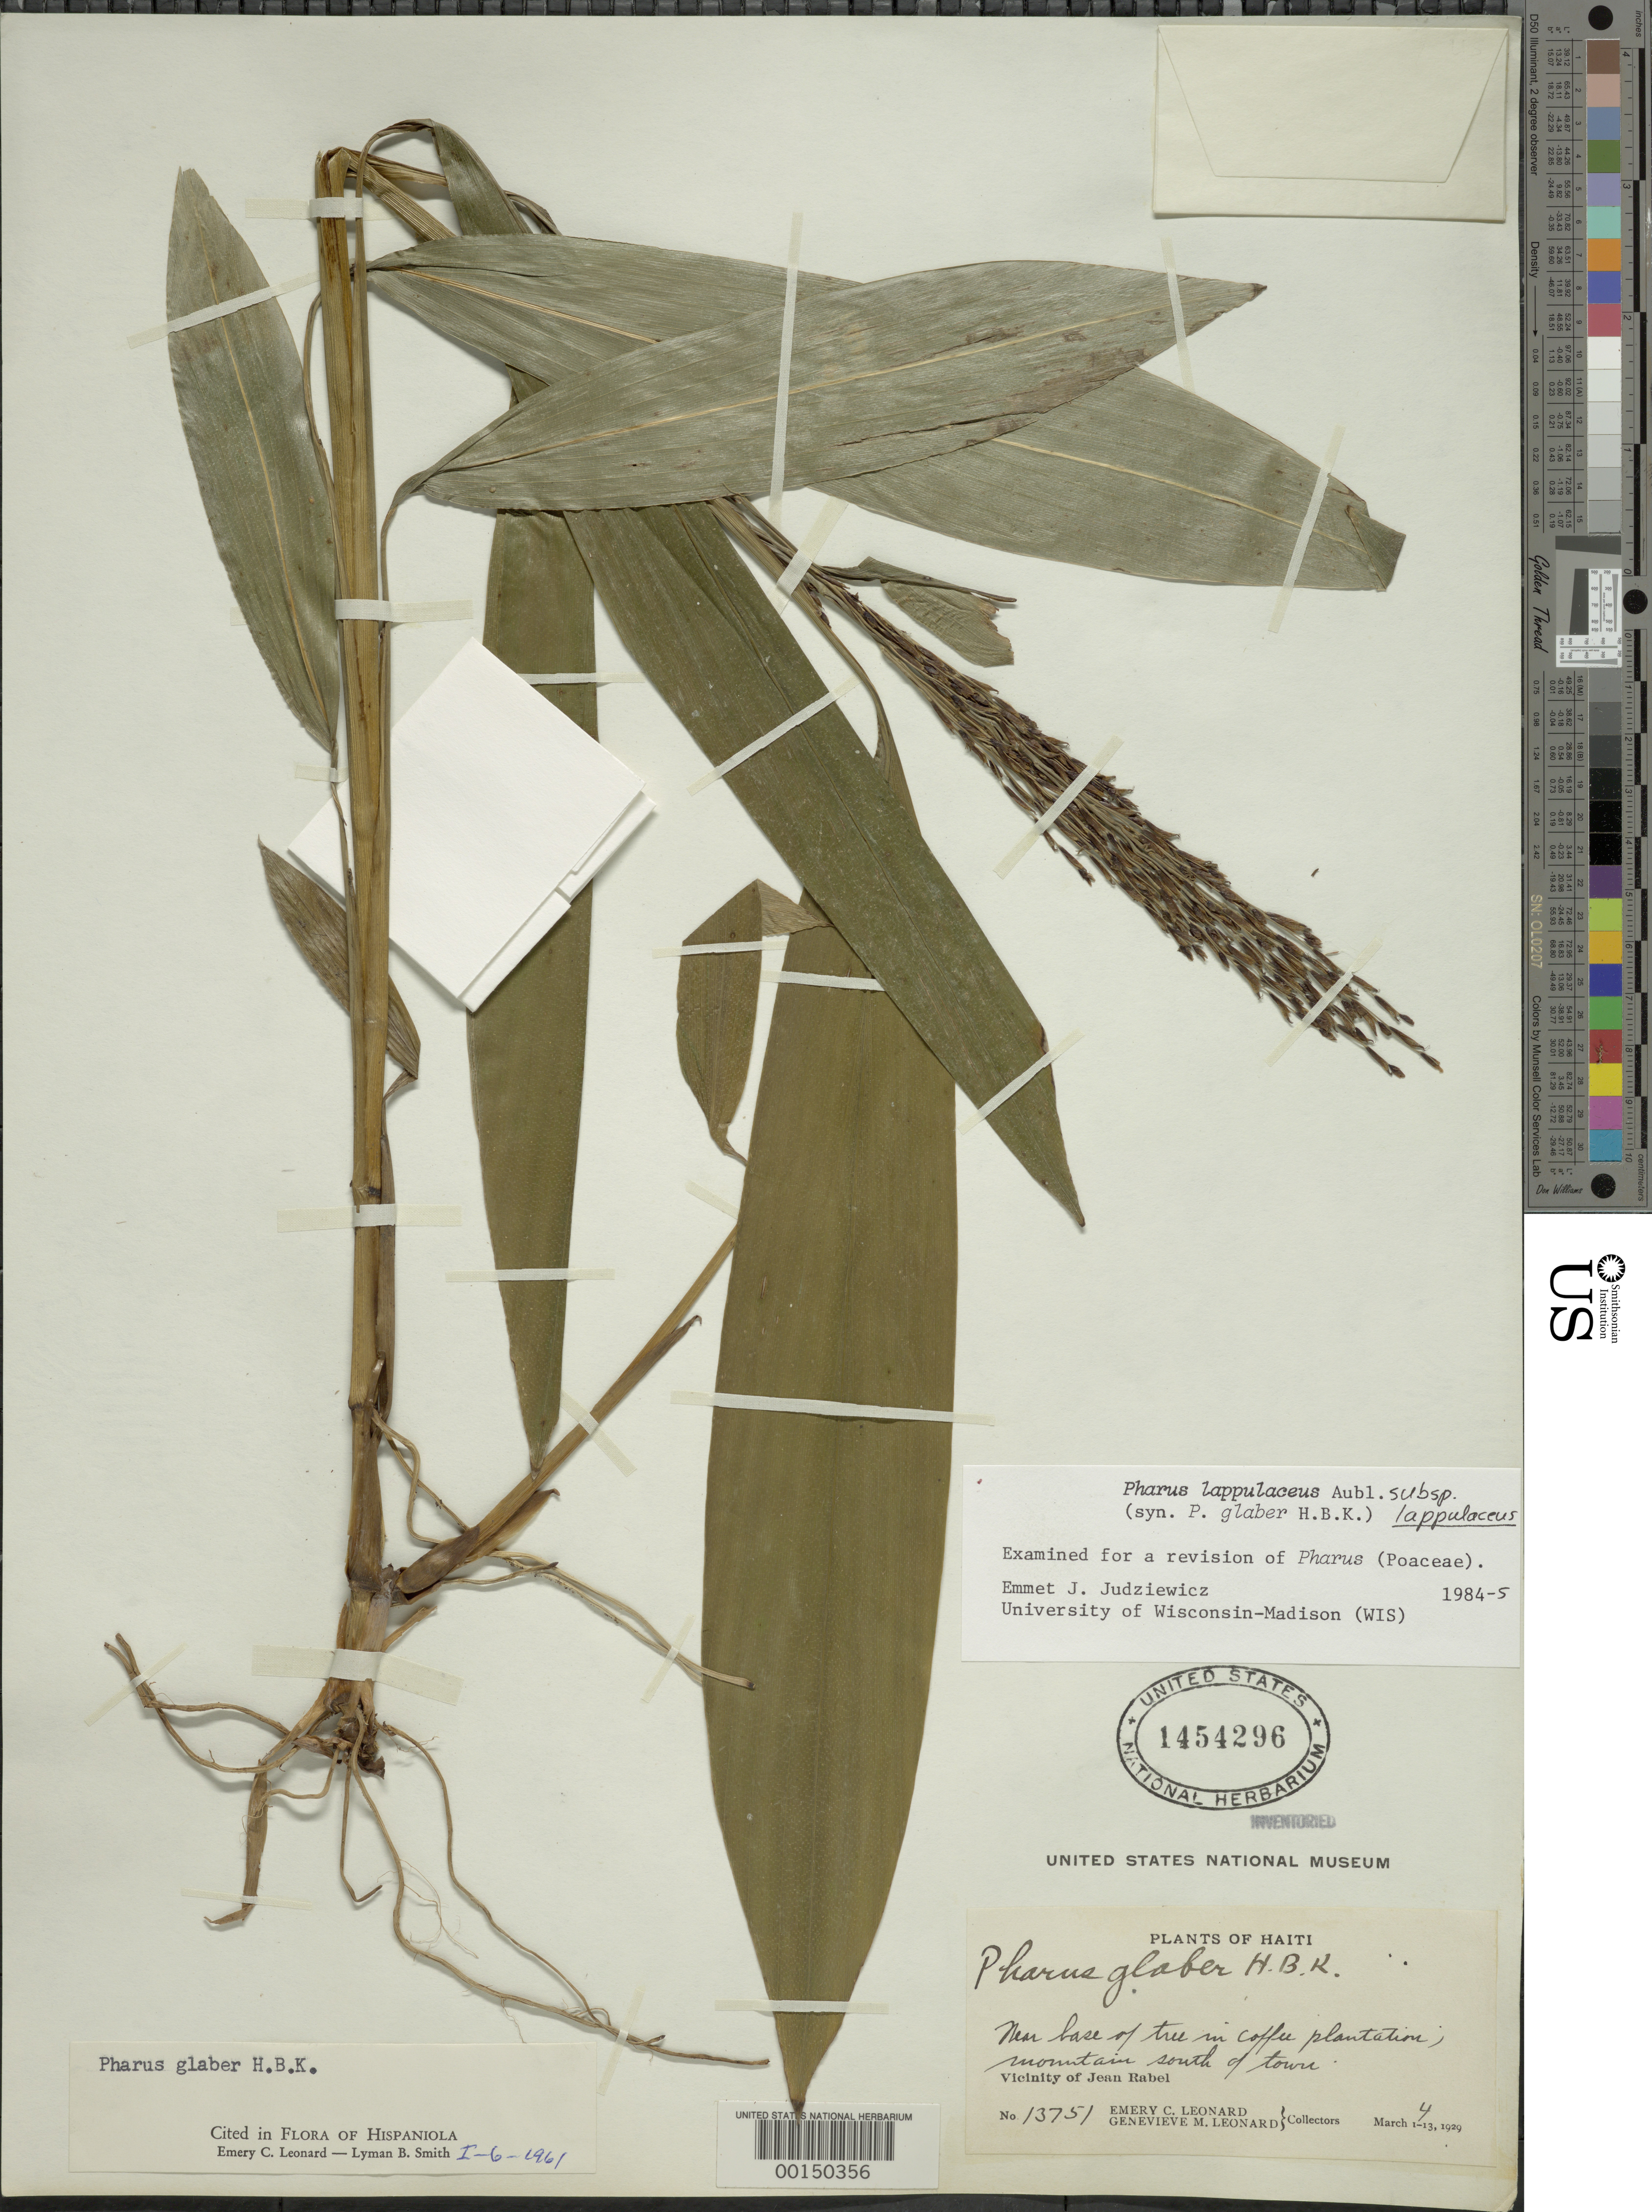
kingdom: Plantae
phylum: Tracheophyta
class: Liliopsida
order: Poales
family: Poaceae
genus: Pharus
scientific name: Pharus lappulaceus subsp. lappulaceus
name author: Aubl.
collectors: E. C. Leonard & G. M. Leonard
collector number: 13751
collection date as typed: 04 Mar 1929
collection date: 1929-03-04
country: Haiti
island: Hispaniola Island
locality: Jean rabel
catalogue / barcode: US 1454296